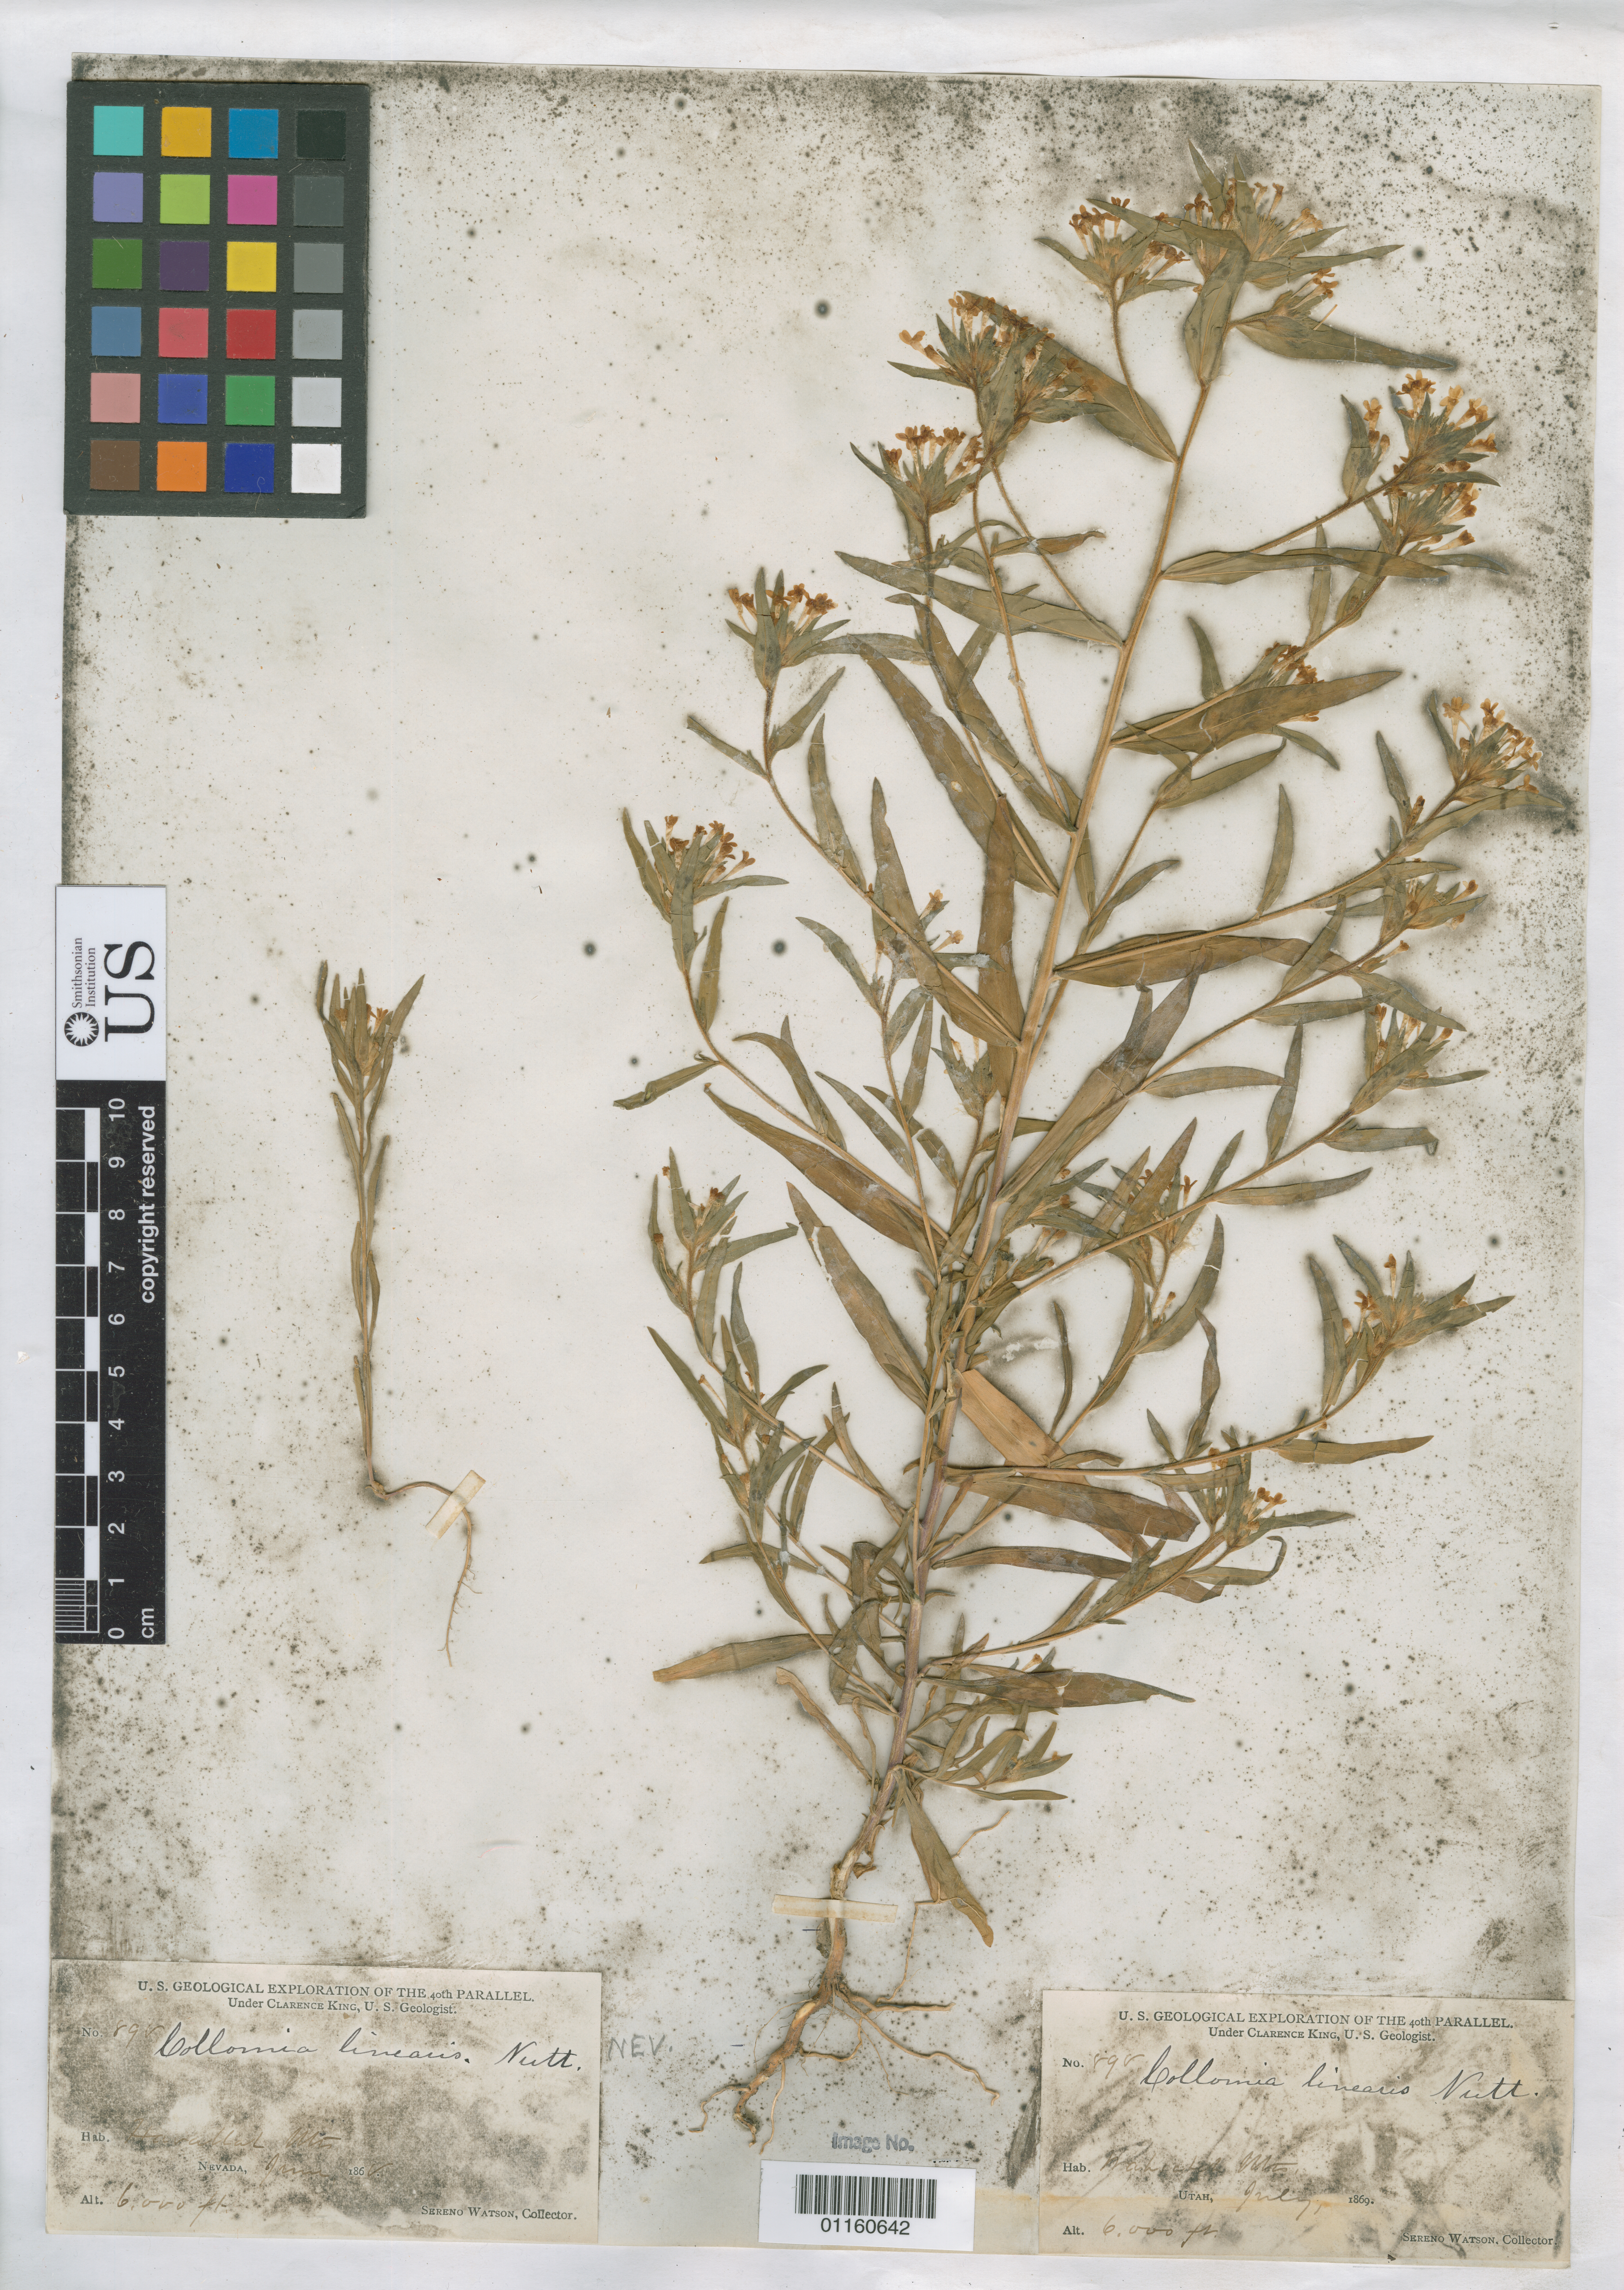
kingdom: Plantae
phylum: Tracheophyta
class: Magnoliopsida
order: Ericales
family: Polemoniaceae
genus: Collomia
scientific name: Collomia linearis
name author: Nutt.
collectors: S. Watson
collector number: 898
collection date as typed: Jun 1868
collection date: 1868-06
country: United States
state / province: Nevada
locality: Havallal Mountains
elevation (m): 1829